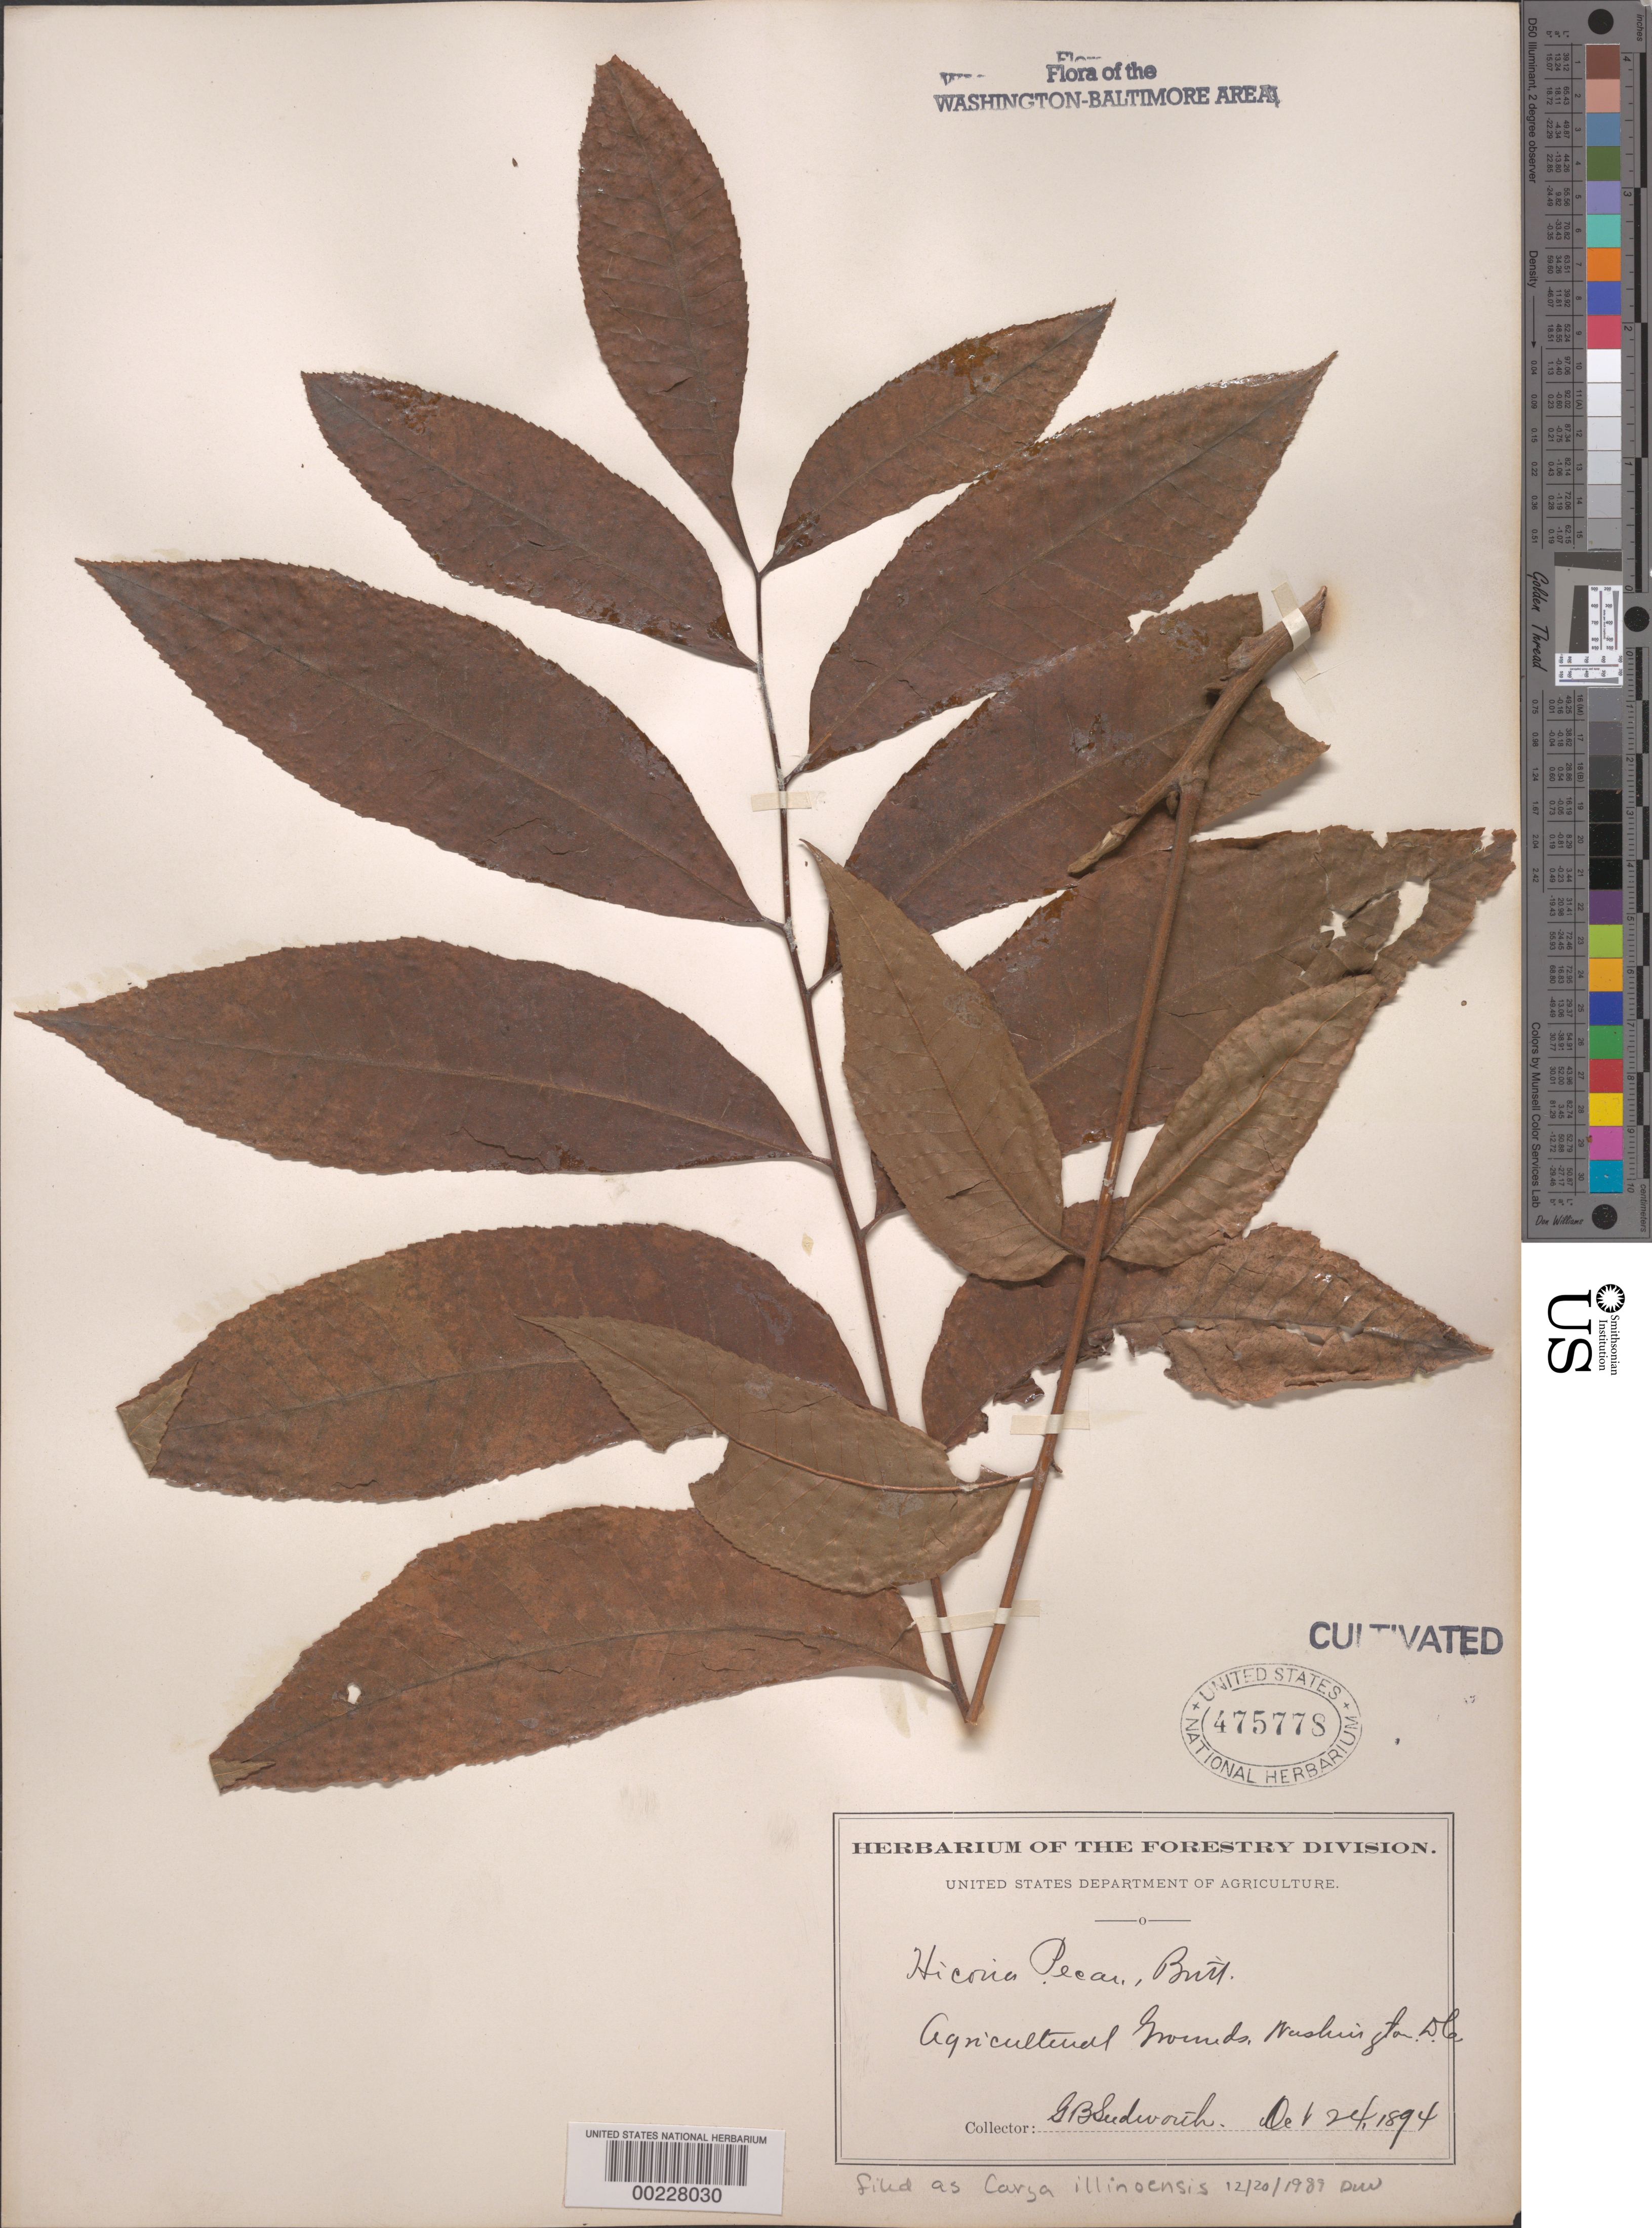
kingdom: Plantae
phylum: Tracheophyta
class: Magnoliopsida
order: Fagales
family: Juglandaceae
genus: Carya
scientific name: Carya illinoinensis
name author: (Wangenh.) K. Koch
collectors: G. B. Sudworth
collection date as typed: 24 Oct 1894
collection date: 1894-10-24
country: United States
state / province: District of Columbia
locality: Agricultural grounds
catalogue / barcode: US 475778